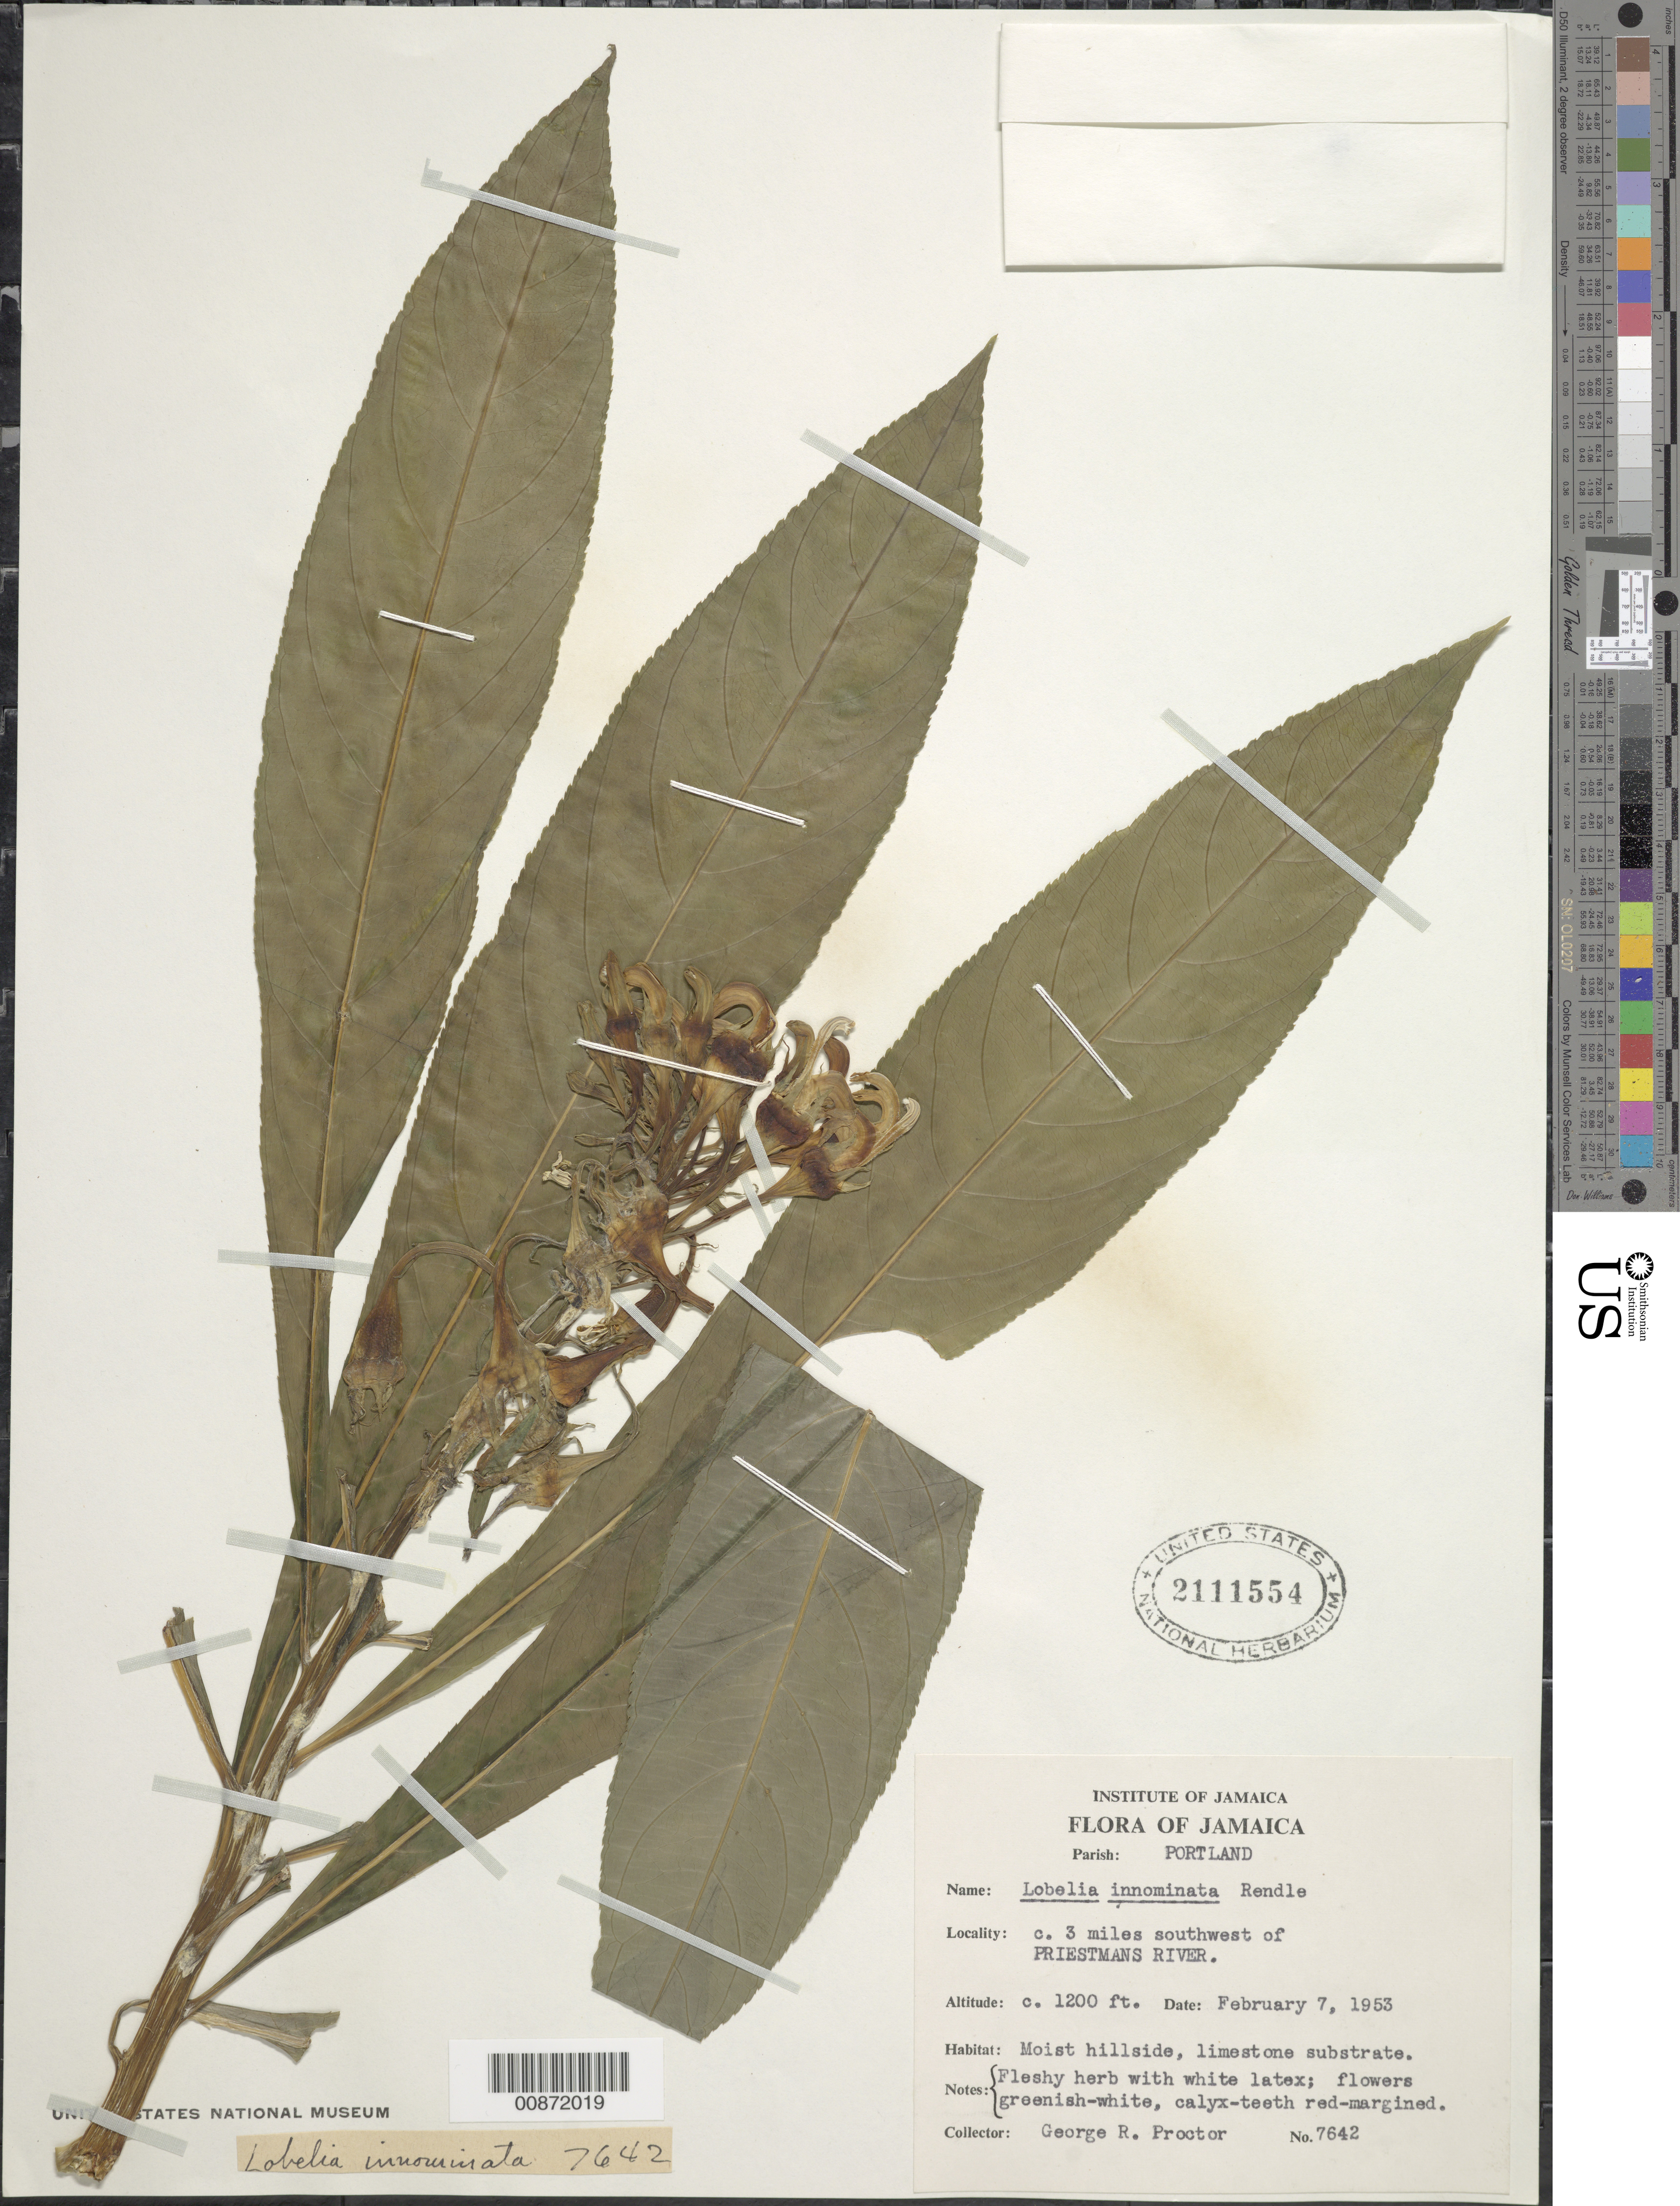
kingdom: Plantae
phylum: Tracheophyta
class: Magnoliopsida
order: Asterales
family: Campanulaceae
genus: Lobelia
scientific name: Lobelia innominata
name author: Rendle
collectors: G. R. Proctor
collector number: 7642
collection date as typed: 07 Feb 1953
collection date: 1953-02-07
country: Jamaica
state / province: Portland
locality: About 3 miles southwest of Priestman's River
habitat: Moist hillside, limestone substrate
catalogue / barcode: US 2111554